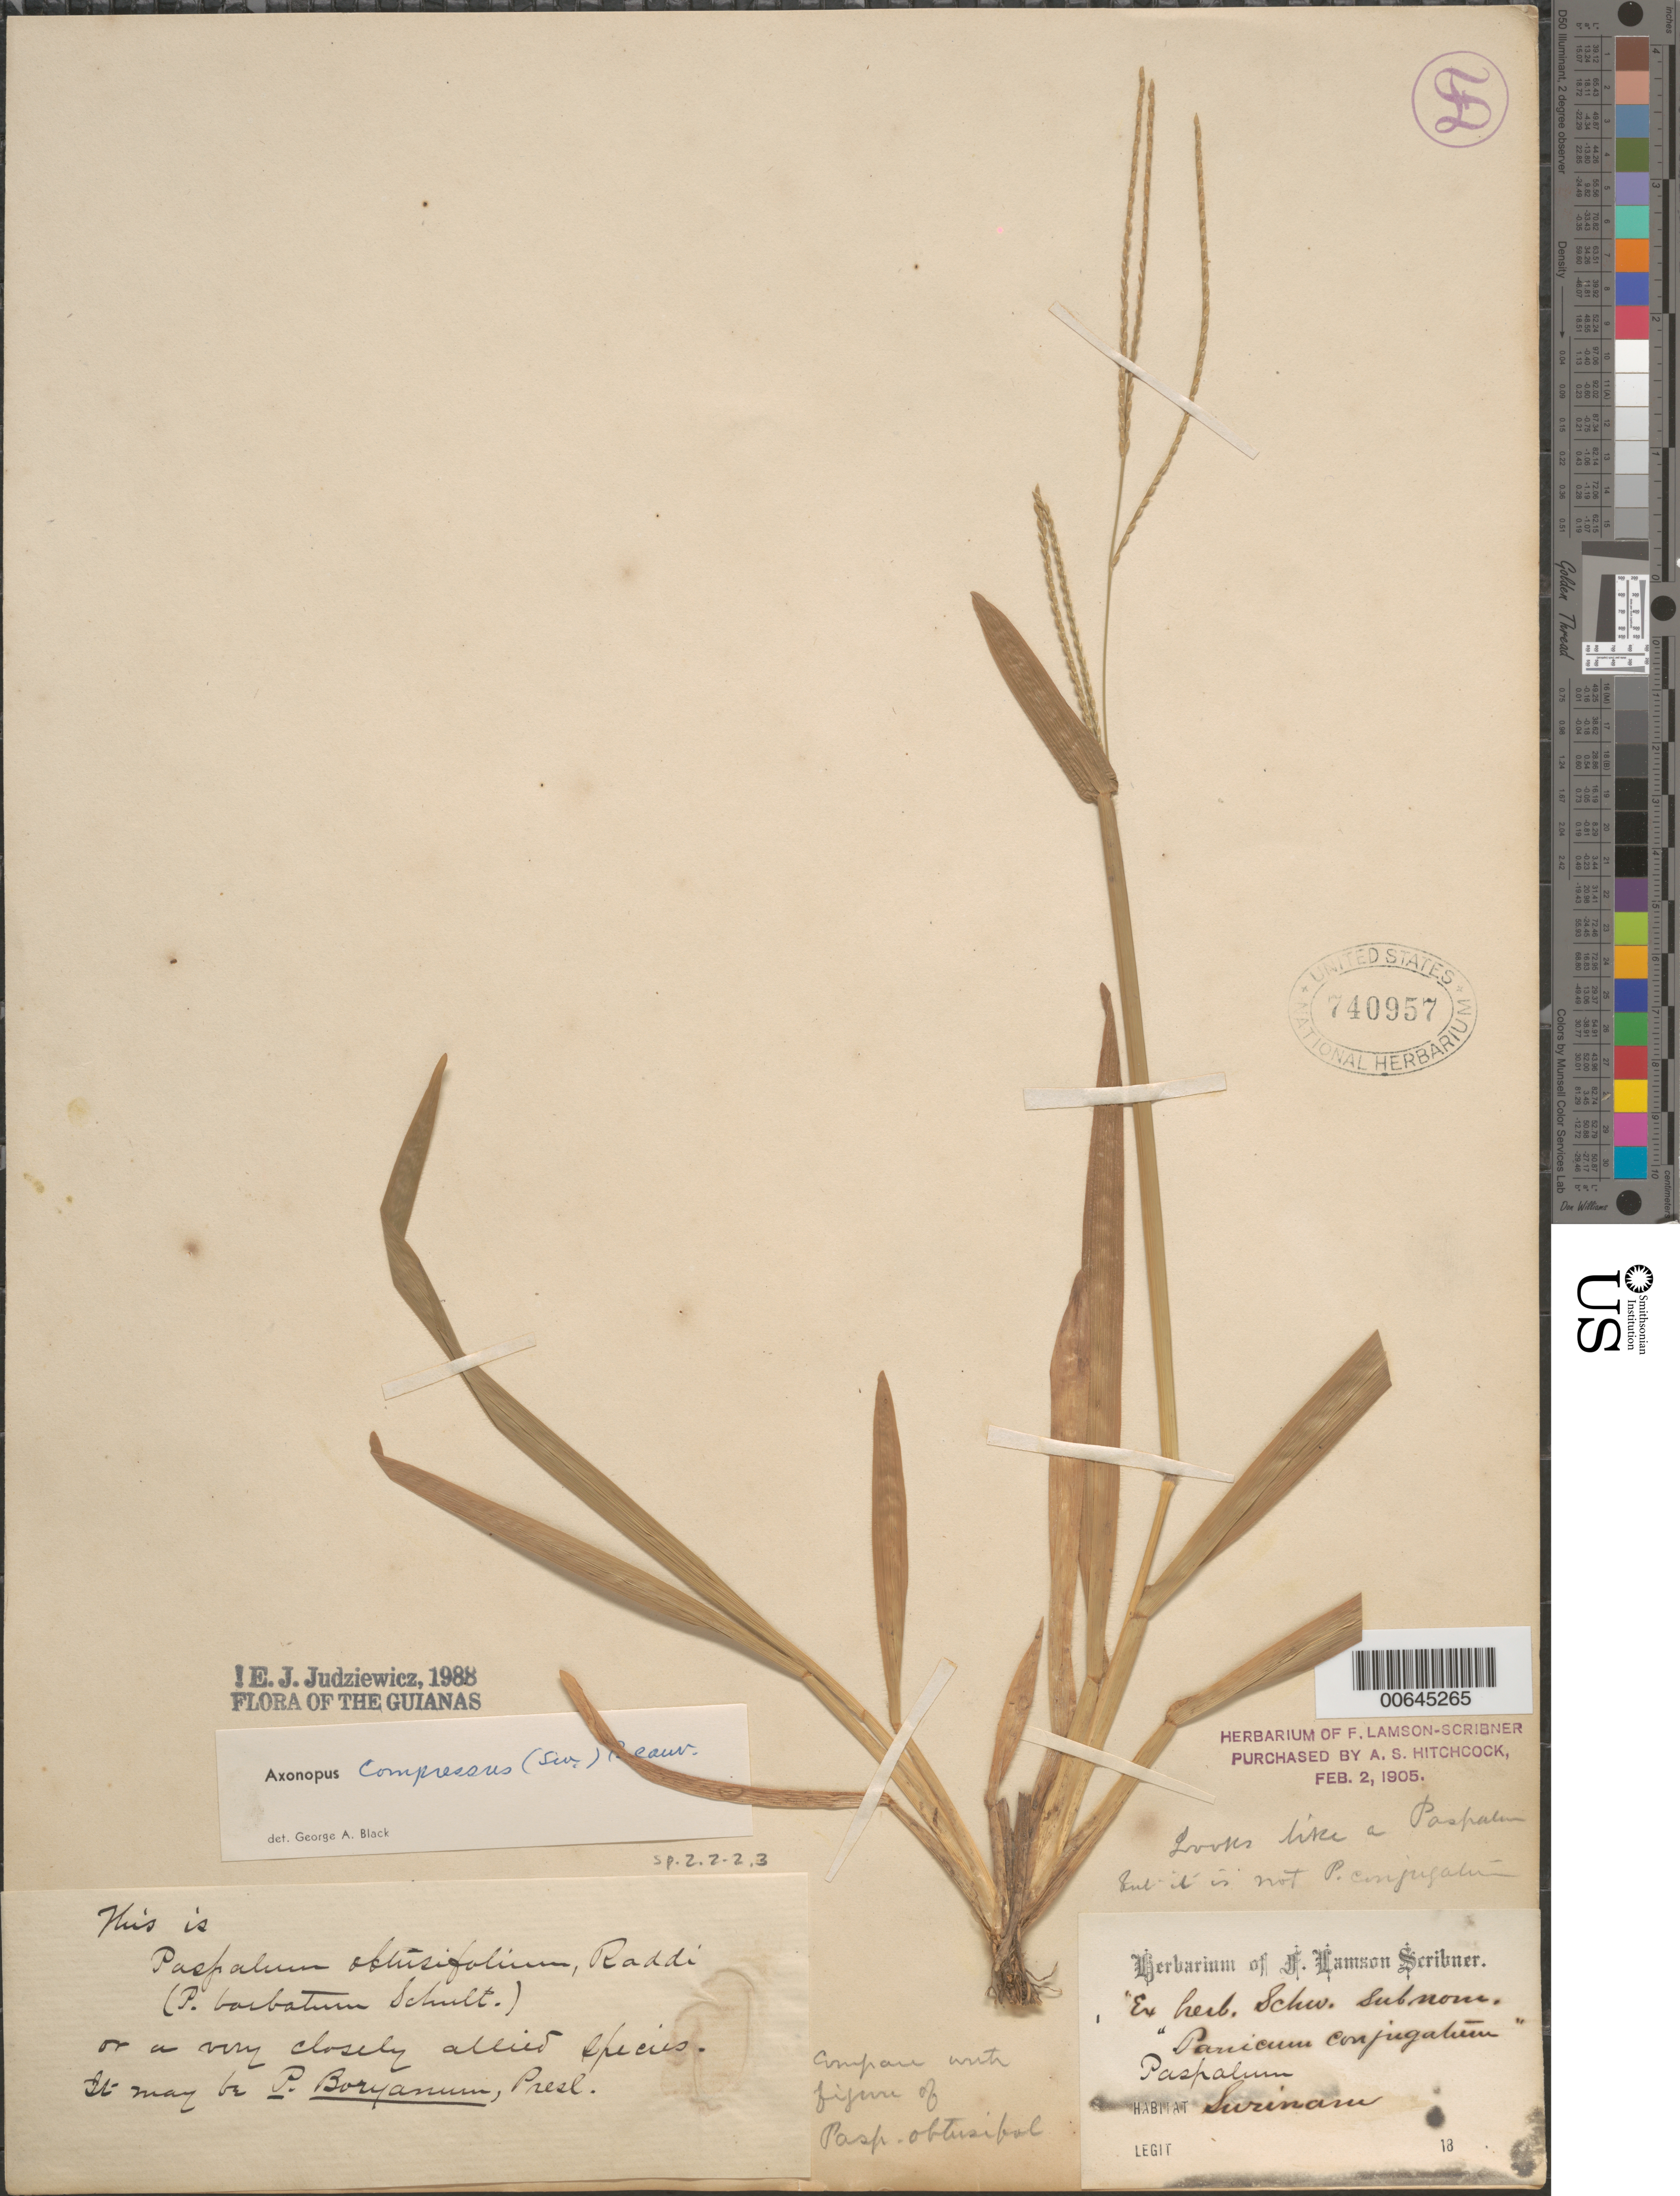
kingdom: Plantae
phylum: Tracheophyta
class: Liliopsida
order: Poales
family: Poaceae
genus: Axonopus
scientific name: Axonopus compressus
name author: (Sw.) P. Beauv.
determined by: Judziewicz, E. J.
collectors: S. Scribner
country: Suriname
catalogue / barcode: US 740957